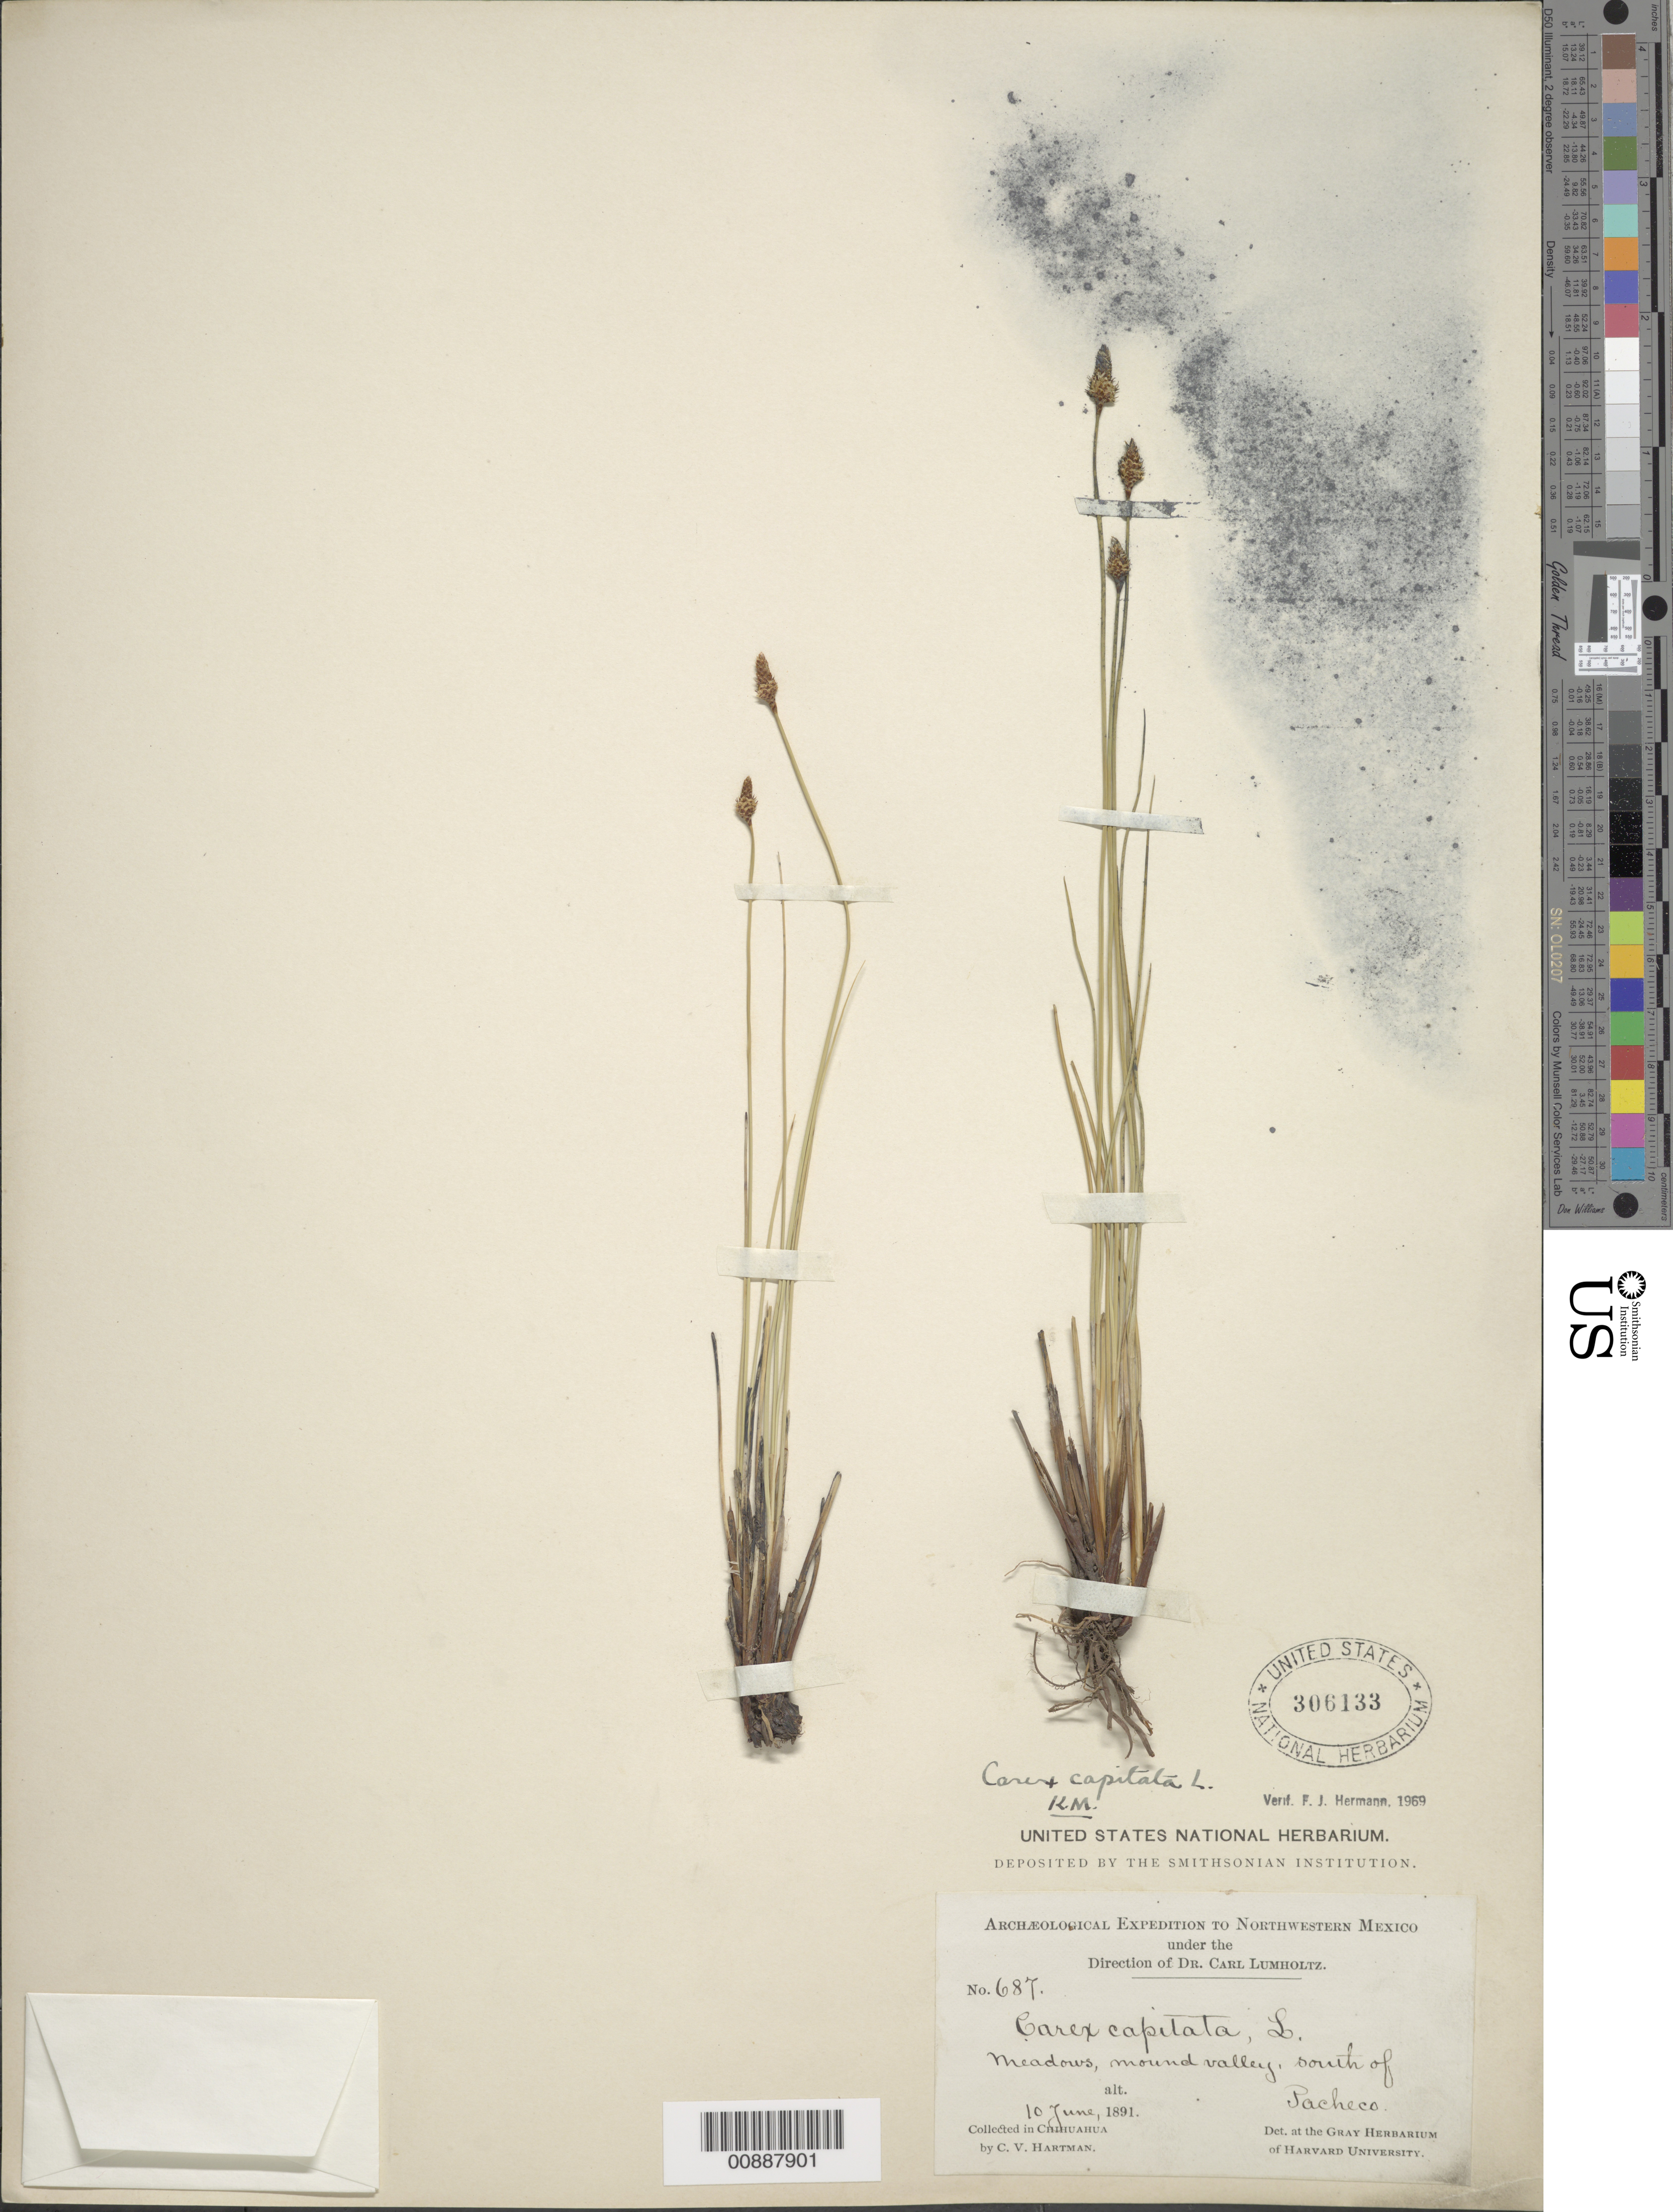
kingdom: Plantae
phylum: Tracheophyta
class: Liliopsida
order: Poales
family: Cyperaceae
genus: Carex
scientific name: Carex capitata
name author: L.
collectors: C. V. Hartman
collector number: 687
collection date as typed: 10 Jun 1891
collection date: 1891-06-10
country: Mexico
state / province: Chihuahua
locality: Mound Valley, south of Pacheco, Chihuahua.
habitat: Meadows.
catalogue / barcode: US 306133